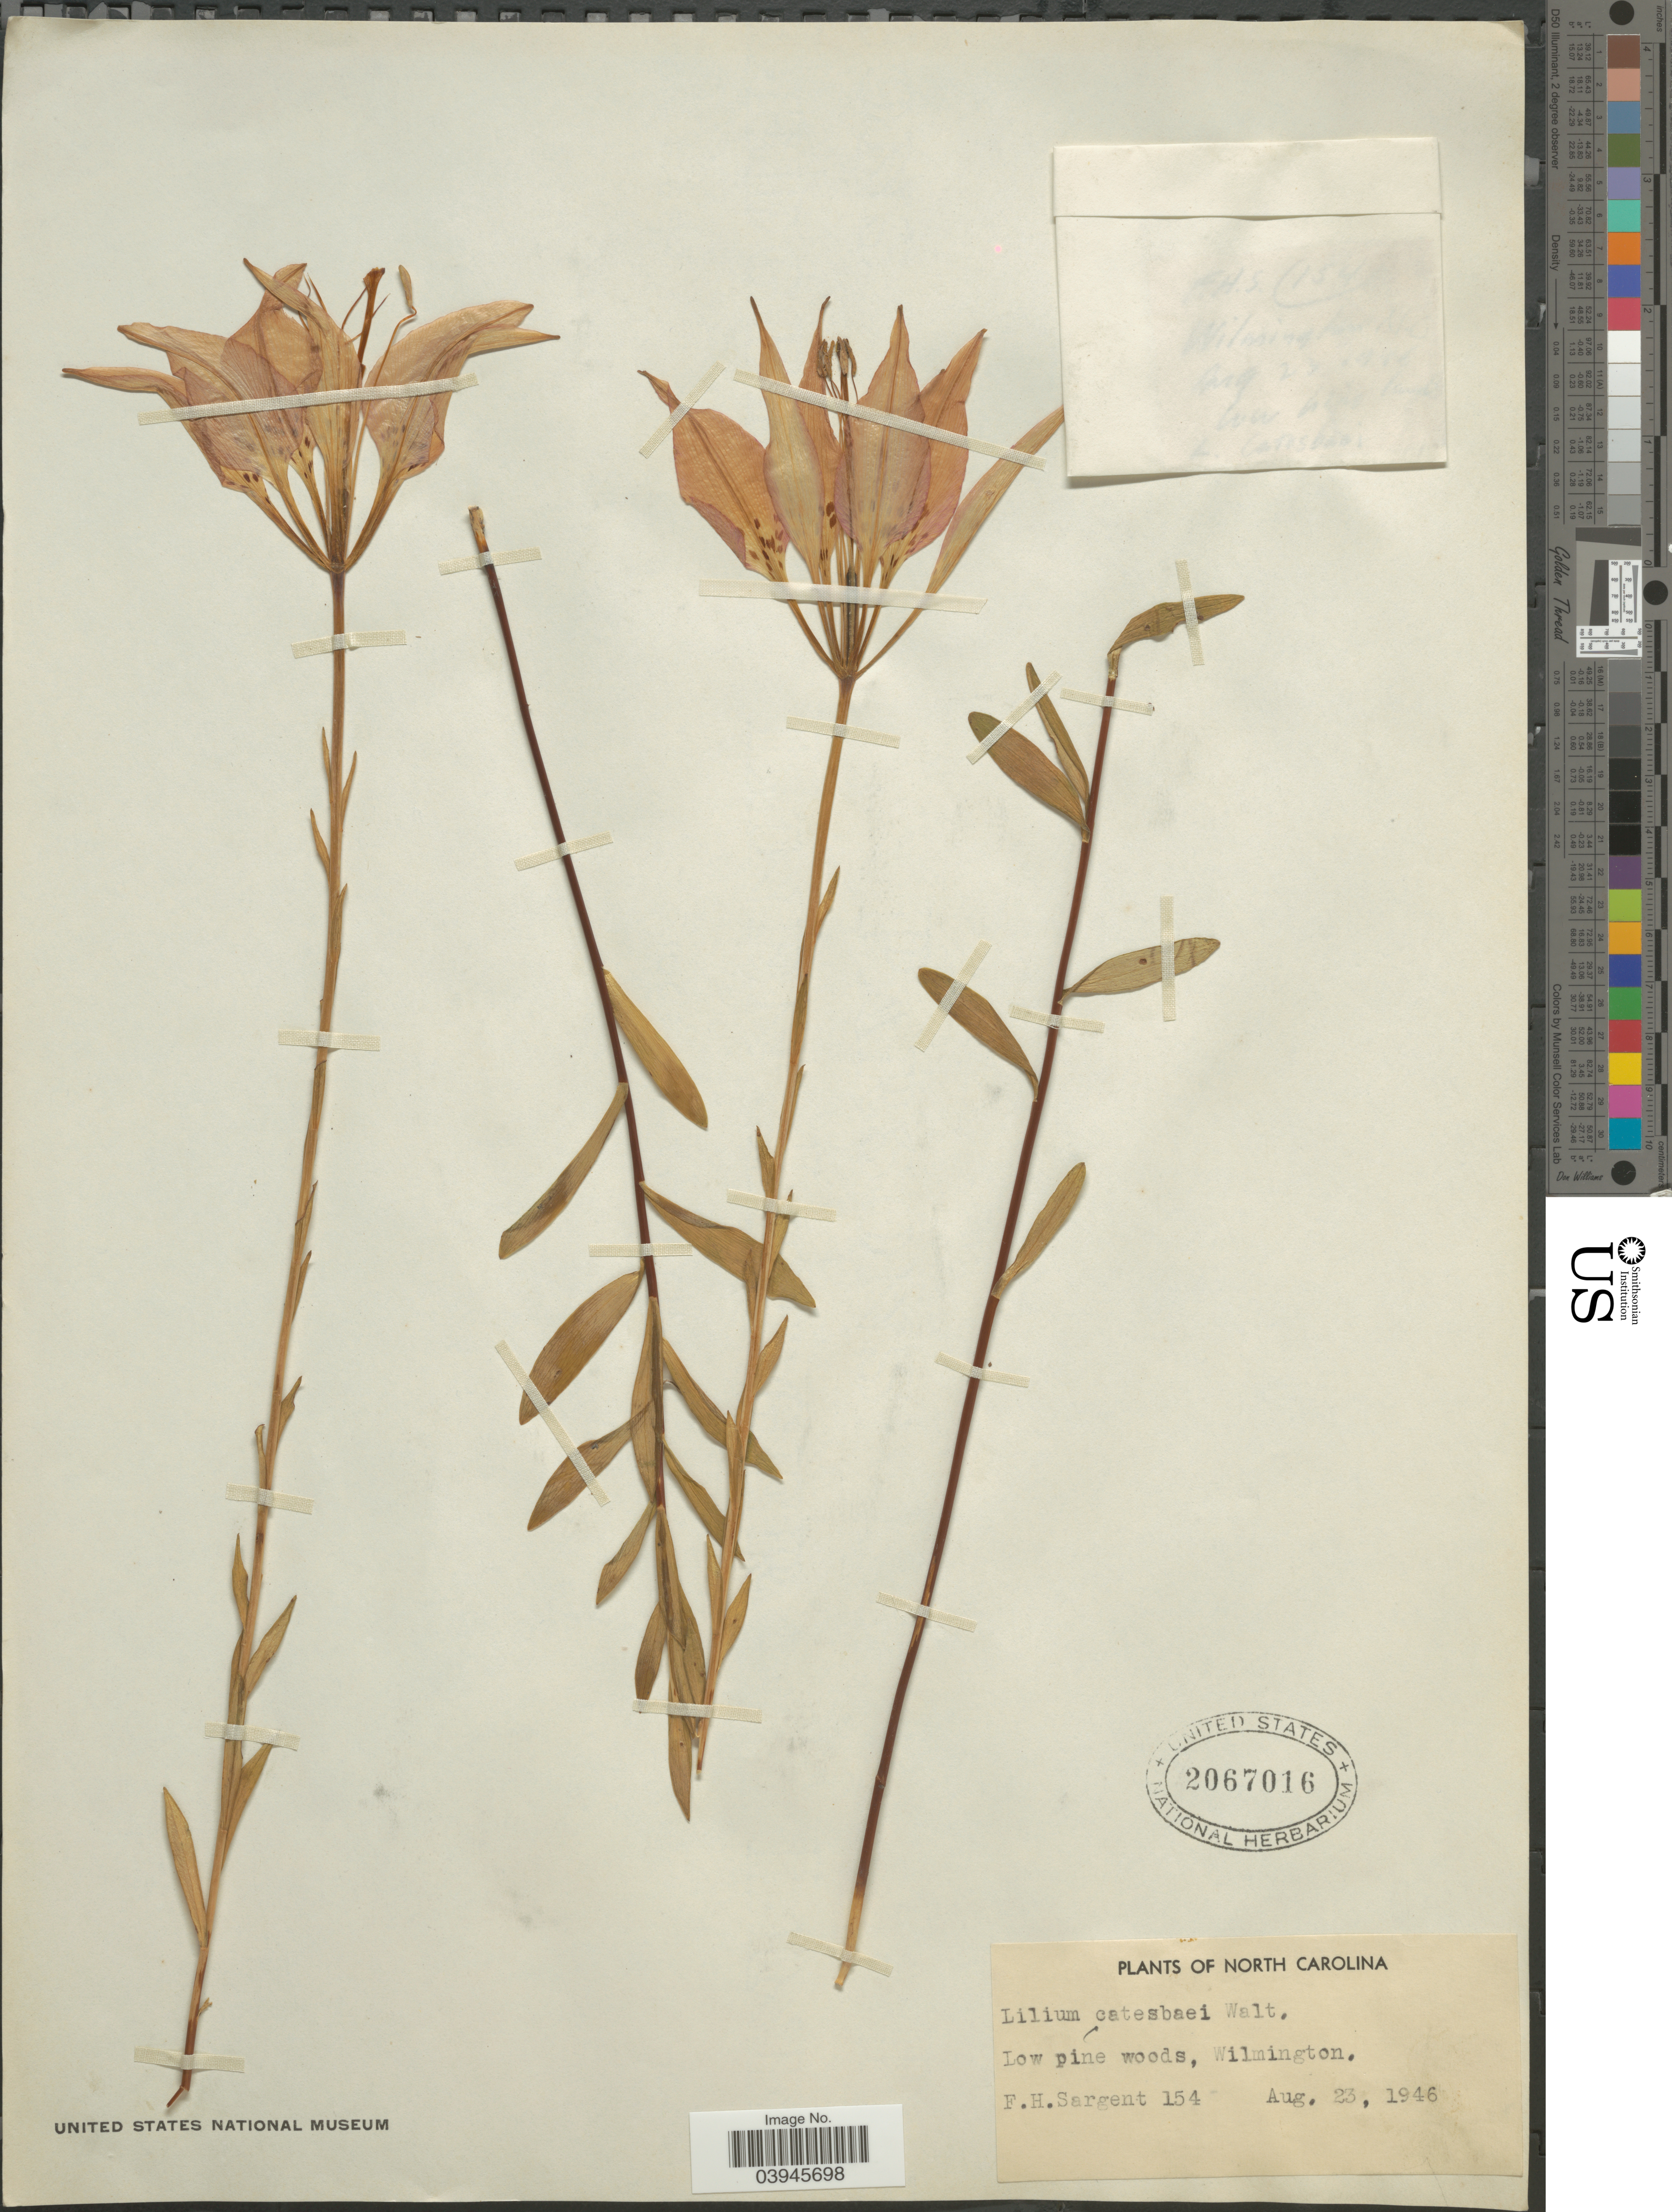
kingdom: Plantae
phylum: Tracheophyta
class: Liliopsida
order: Liliales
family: Liliaceae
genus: Lilium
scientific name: Lilium catesbaei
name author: Walter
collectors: F. H. Sargent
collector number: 154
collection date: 1946-08-23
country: United States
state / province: North Carolina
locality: Wilmington.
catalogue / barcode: US 2067016